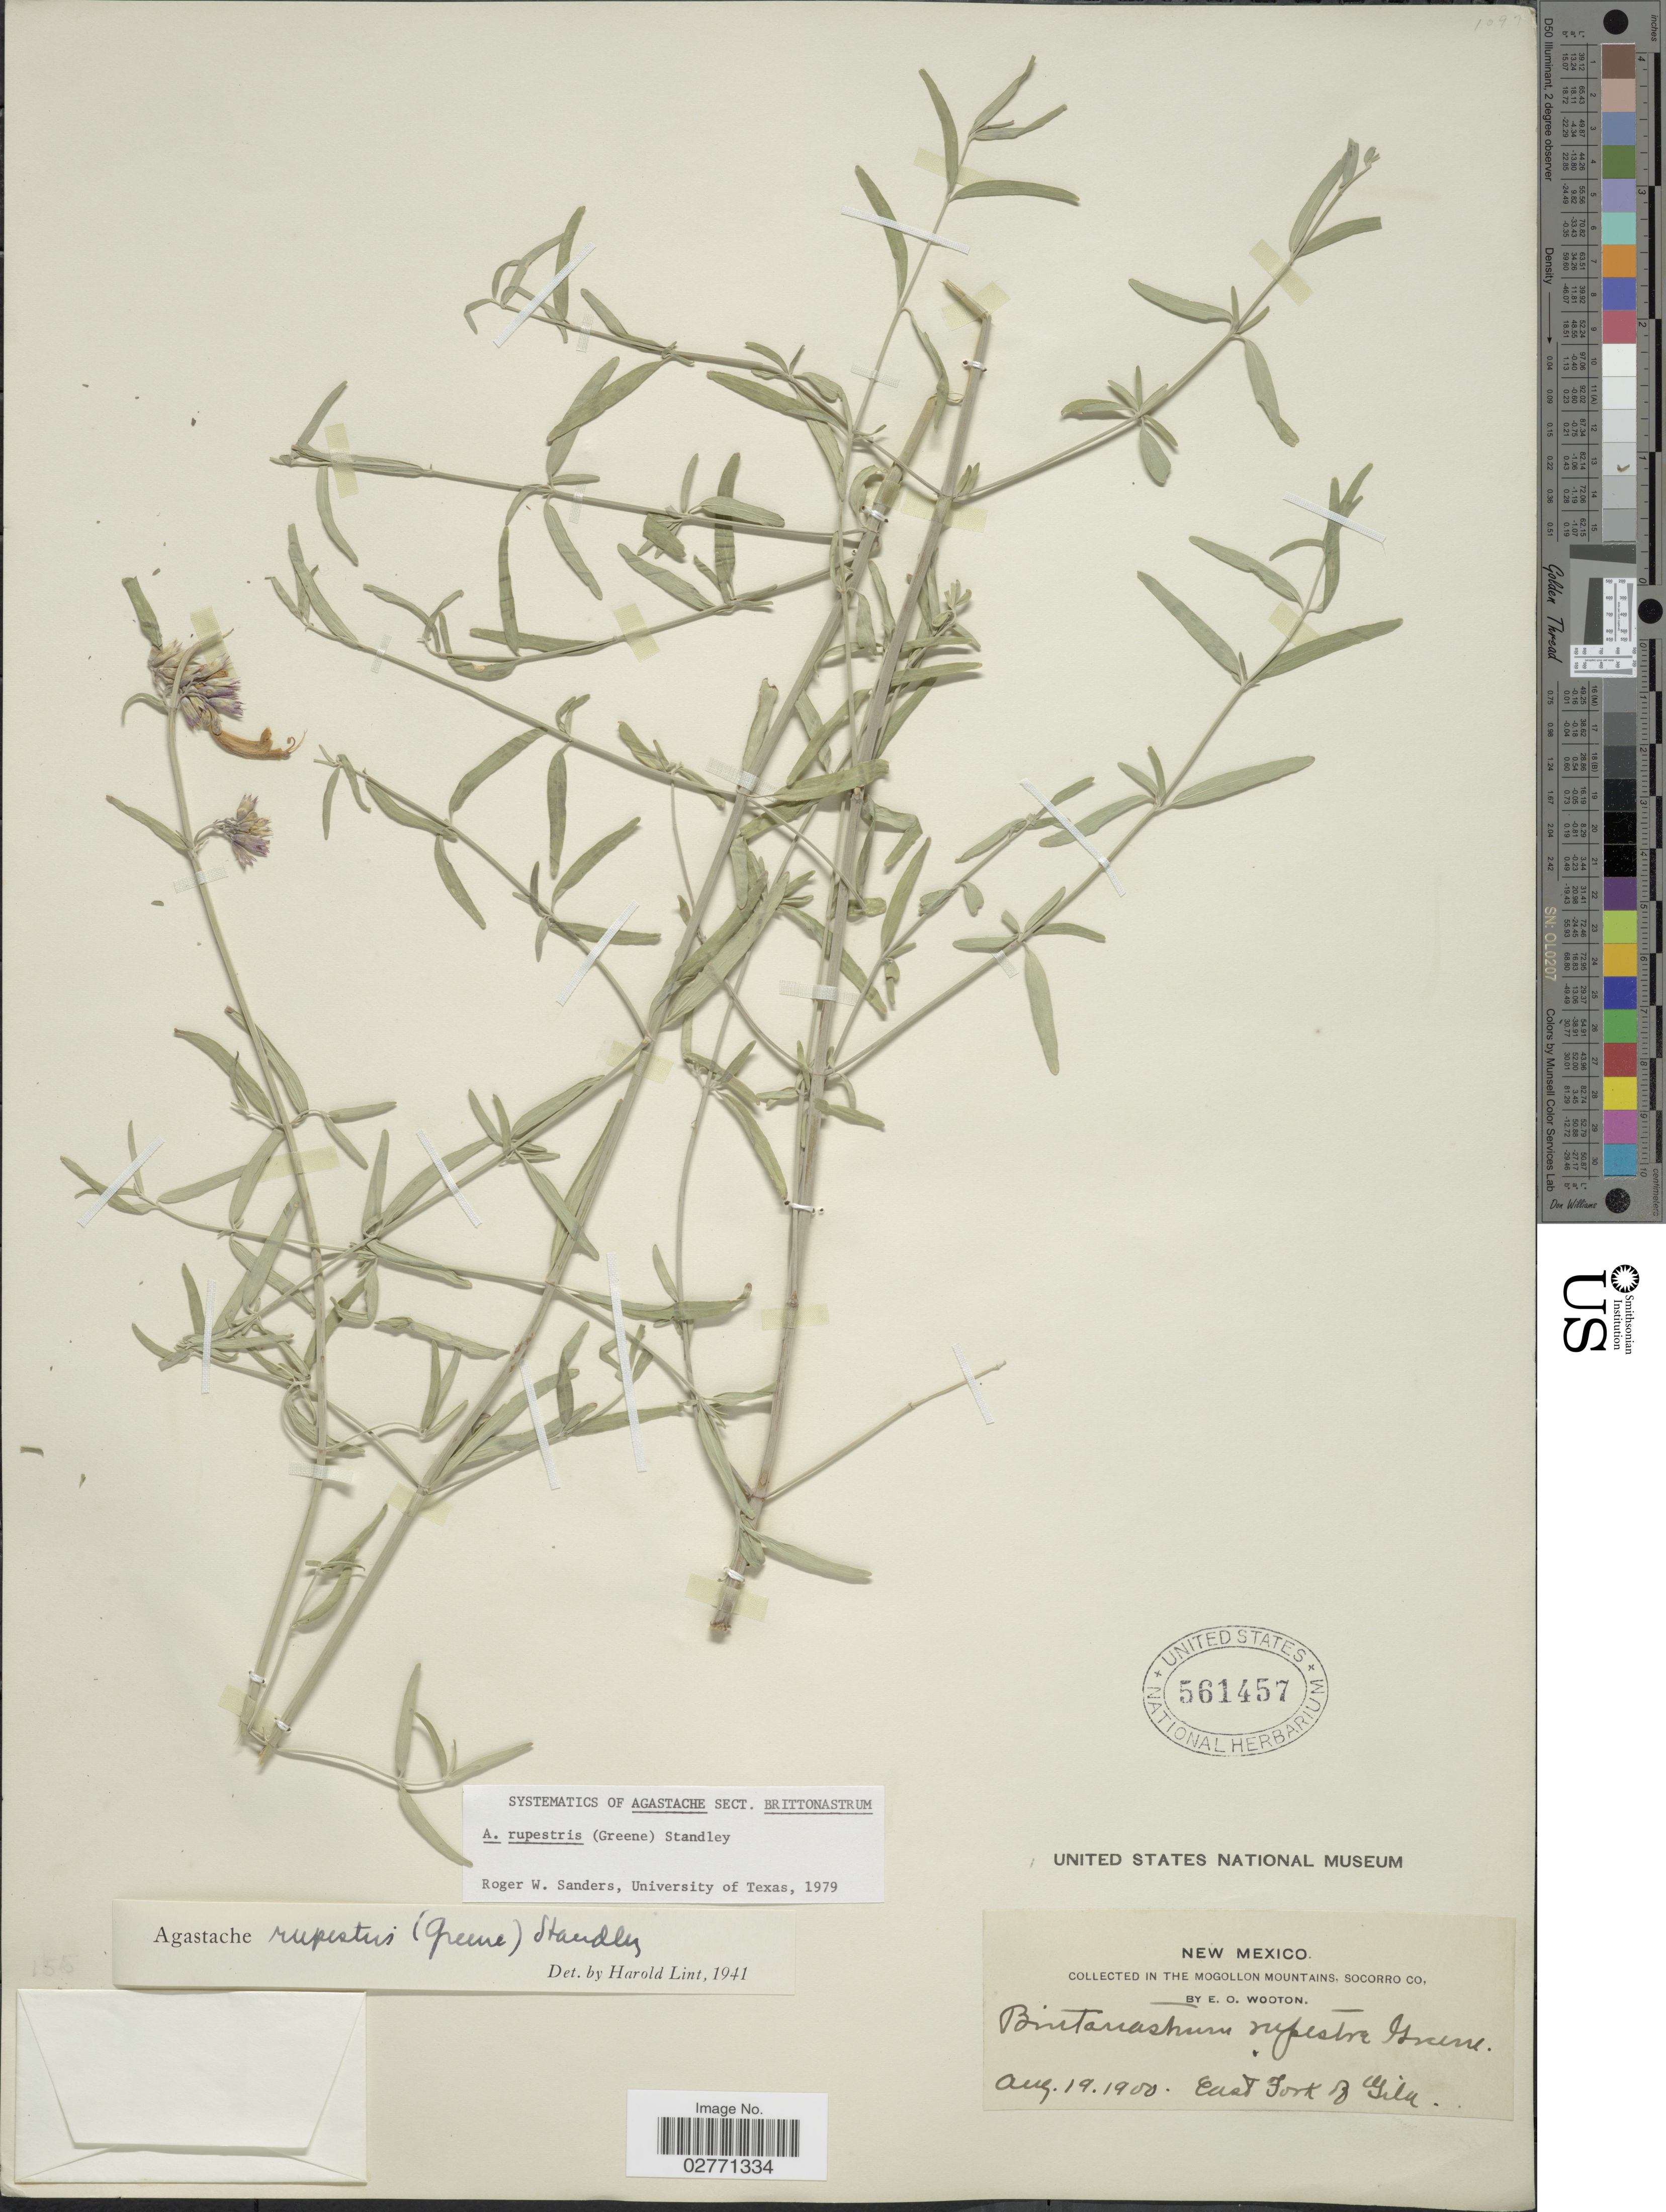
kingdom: Plantae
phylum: Tracheophyta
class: Magnoliopsida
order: Lamiales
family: Lamiaceae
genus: Agastache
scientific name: Agastache rupestris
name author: (Greene) Standl.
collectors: E. O. Wooton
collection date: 1900-08-19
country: United States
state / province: New Mexico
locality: Mogollon Mountains, Socorro Co. East Fork of Gila.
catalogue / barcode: US 561457